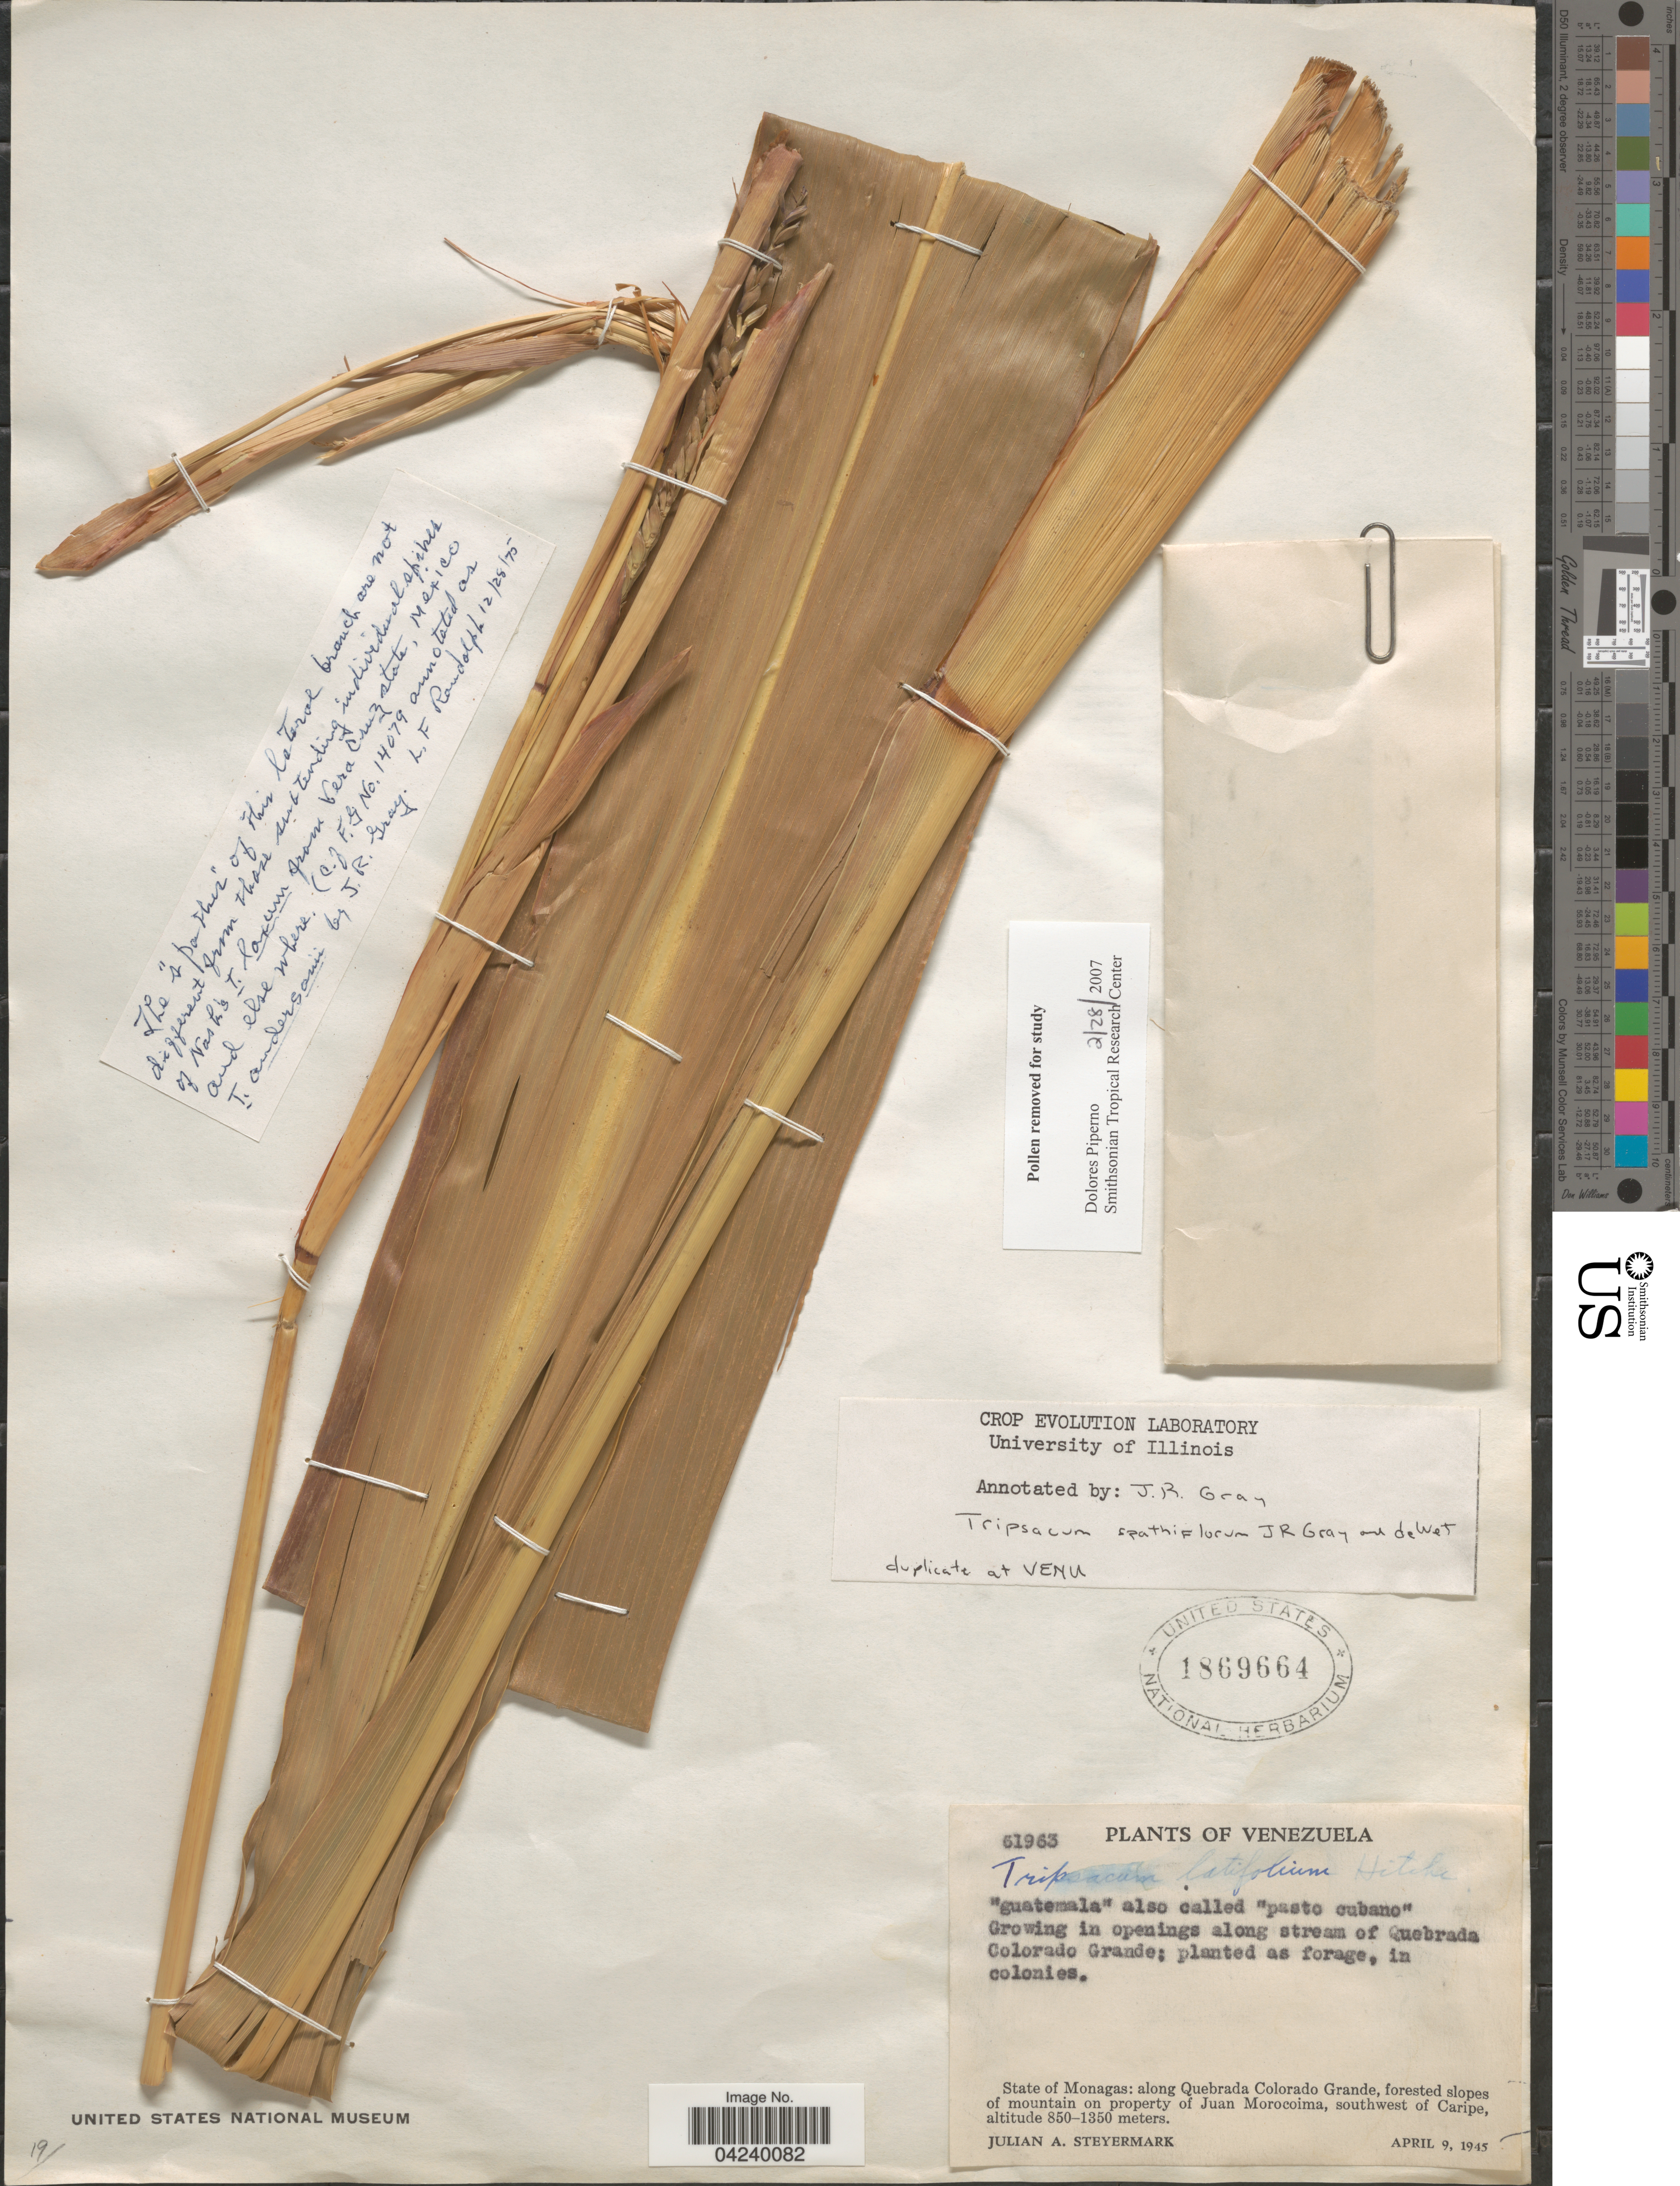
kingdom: Plantae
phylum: Tracheophyta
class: Liliopsida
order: Poales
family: Poaceae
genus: Tripsacum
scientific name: Tripsacum latifolium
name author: Hitchc.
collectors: J. Steyermark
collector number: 61963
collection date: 1945-04-09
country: Venezuela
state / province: Monagas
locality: Along stream of Quebrada Colorado Grande. Along Quebrada Colorado Grande, forested slopes of mountain on property of Juan Morocoima, southwest of Caripe.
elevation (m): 850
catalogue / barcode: US 1869664